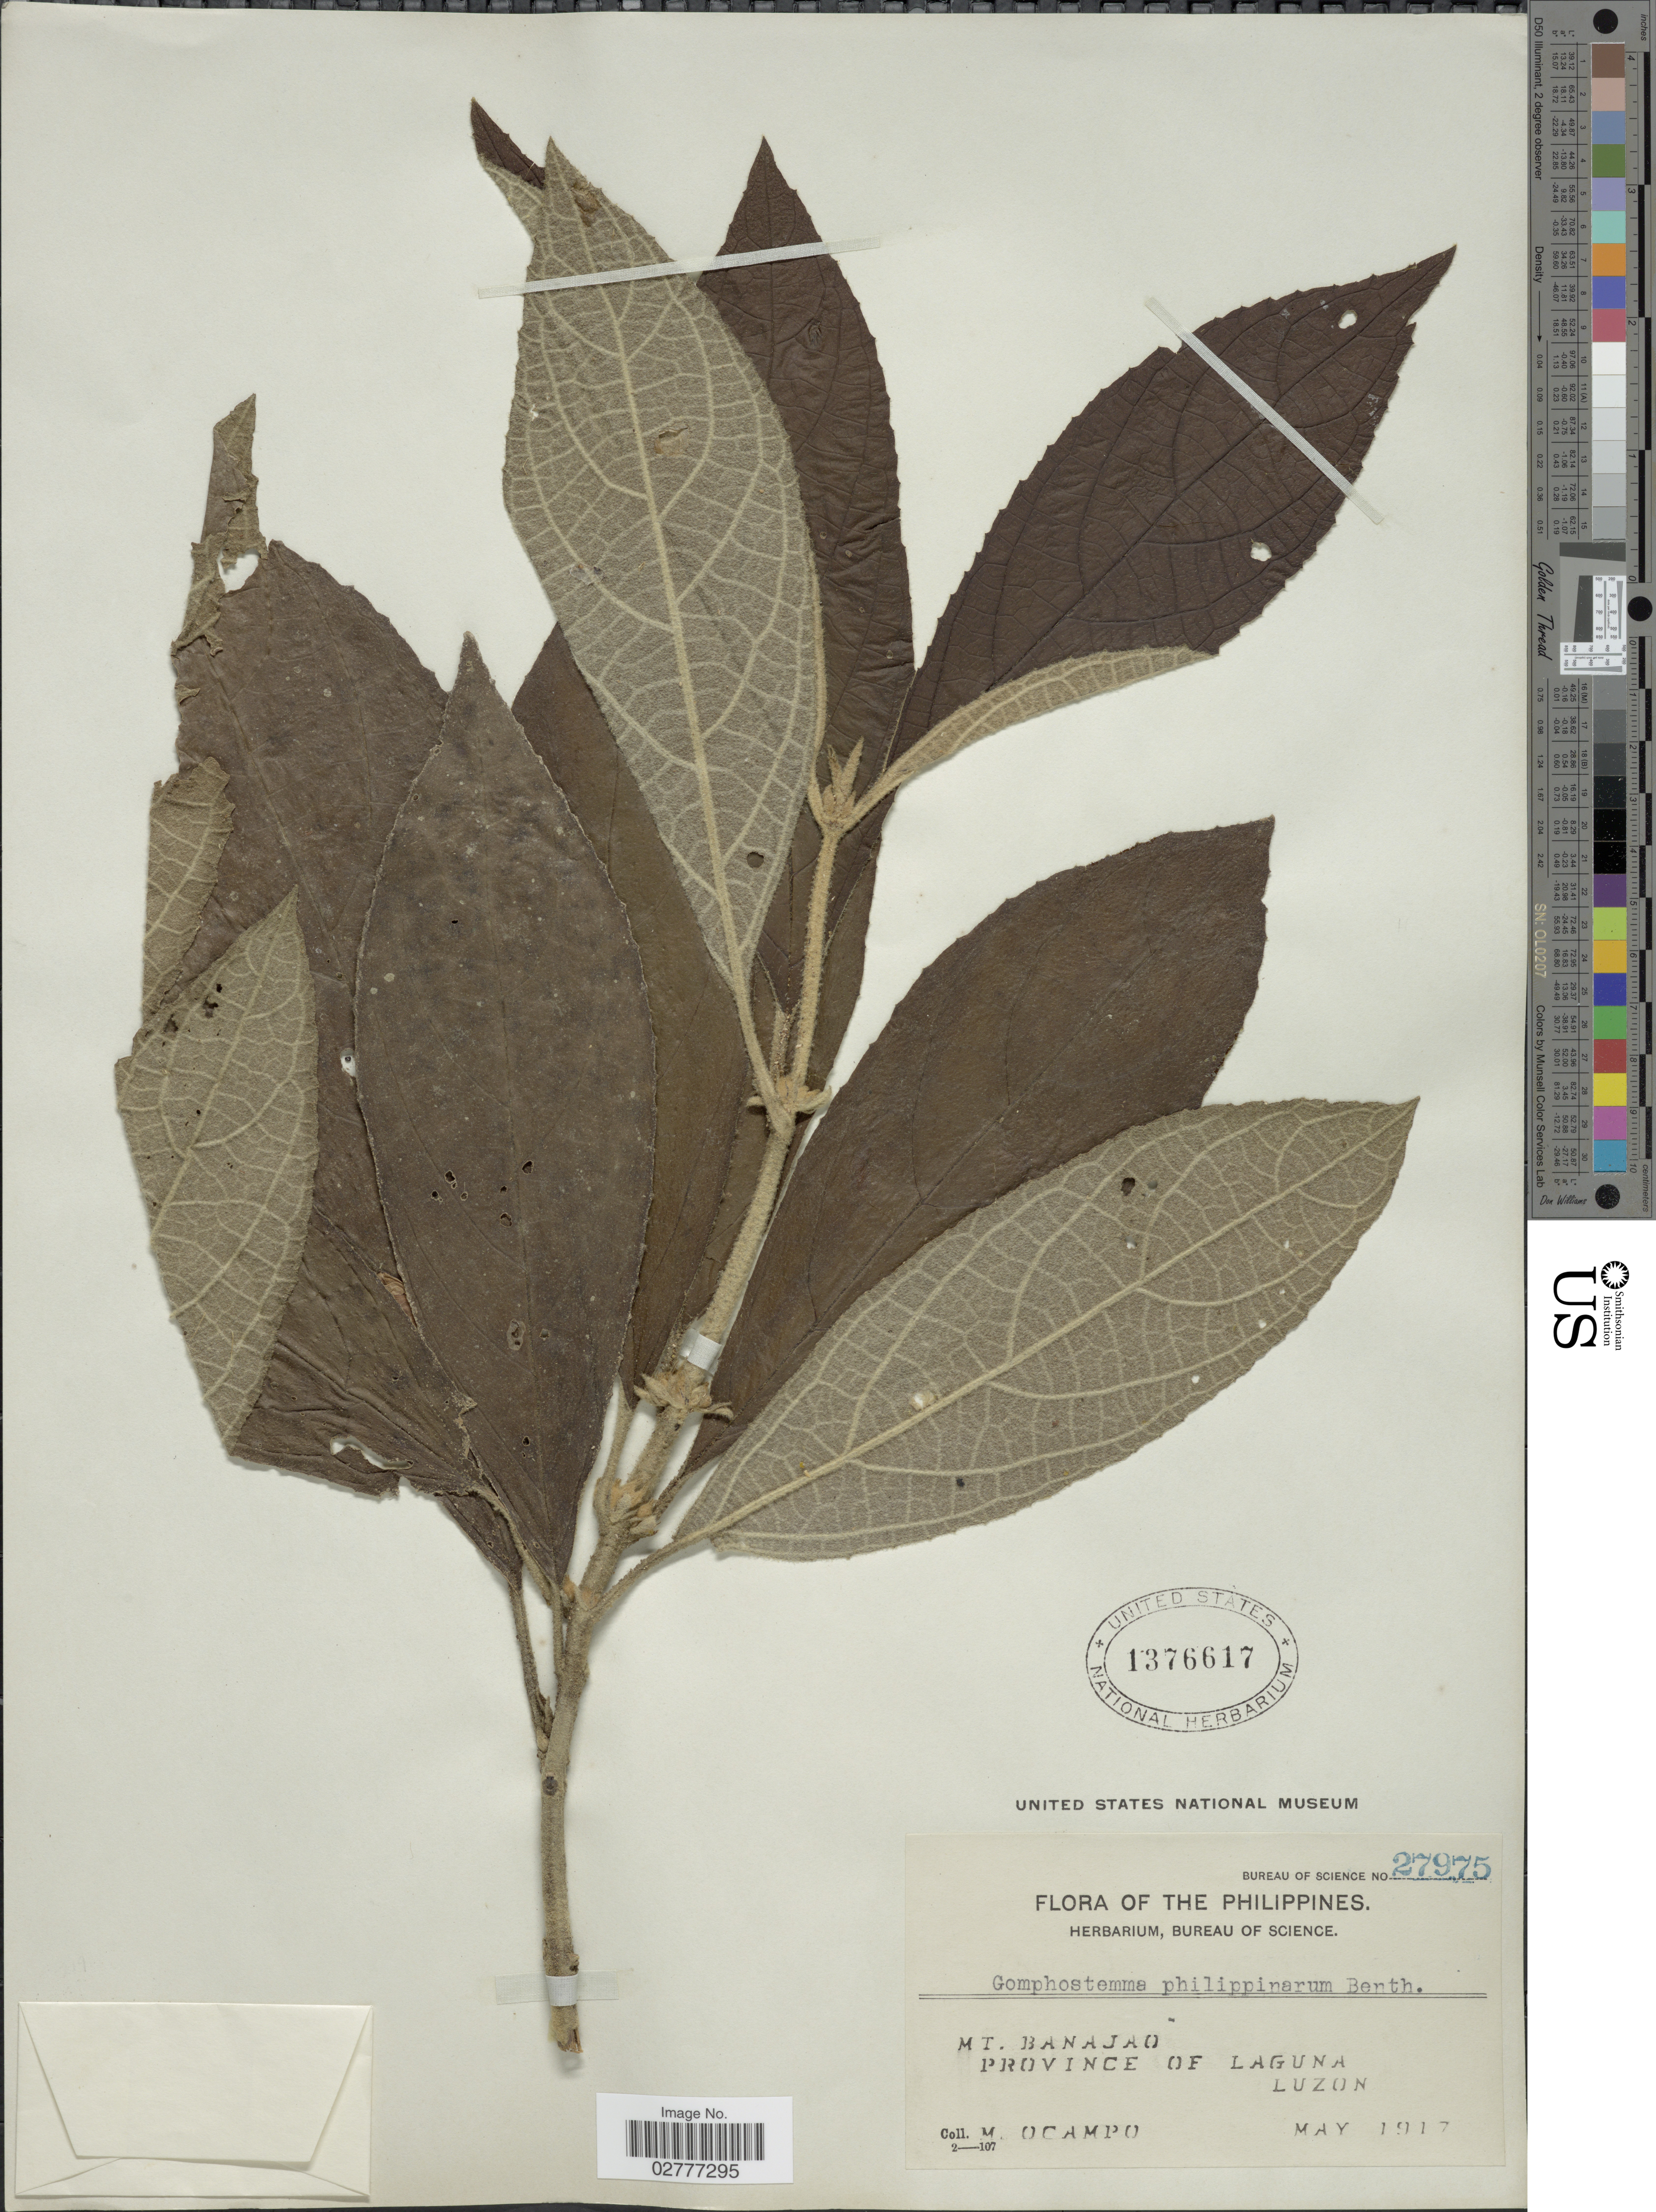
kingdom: Plantae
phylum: Tracheophyta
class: Magnoliopsida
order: Lamiales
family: Lamiaceae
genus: Gomphostemma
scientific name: Gomphostemma philippinarum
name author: Benth.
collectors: M. Ocampo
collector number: Bureau of Science 27975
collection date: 1917-05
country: Philippines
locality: Mt. Banajao, Province of Laguna, Luzon.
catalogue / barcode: US 1376617